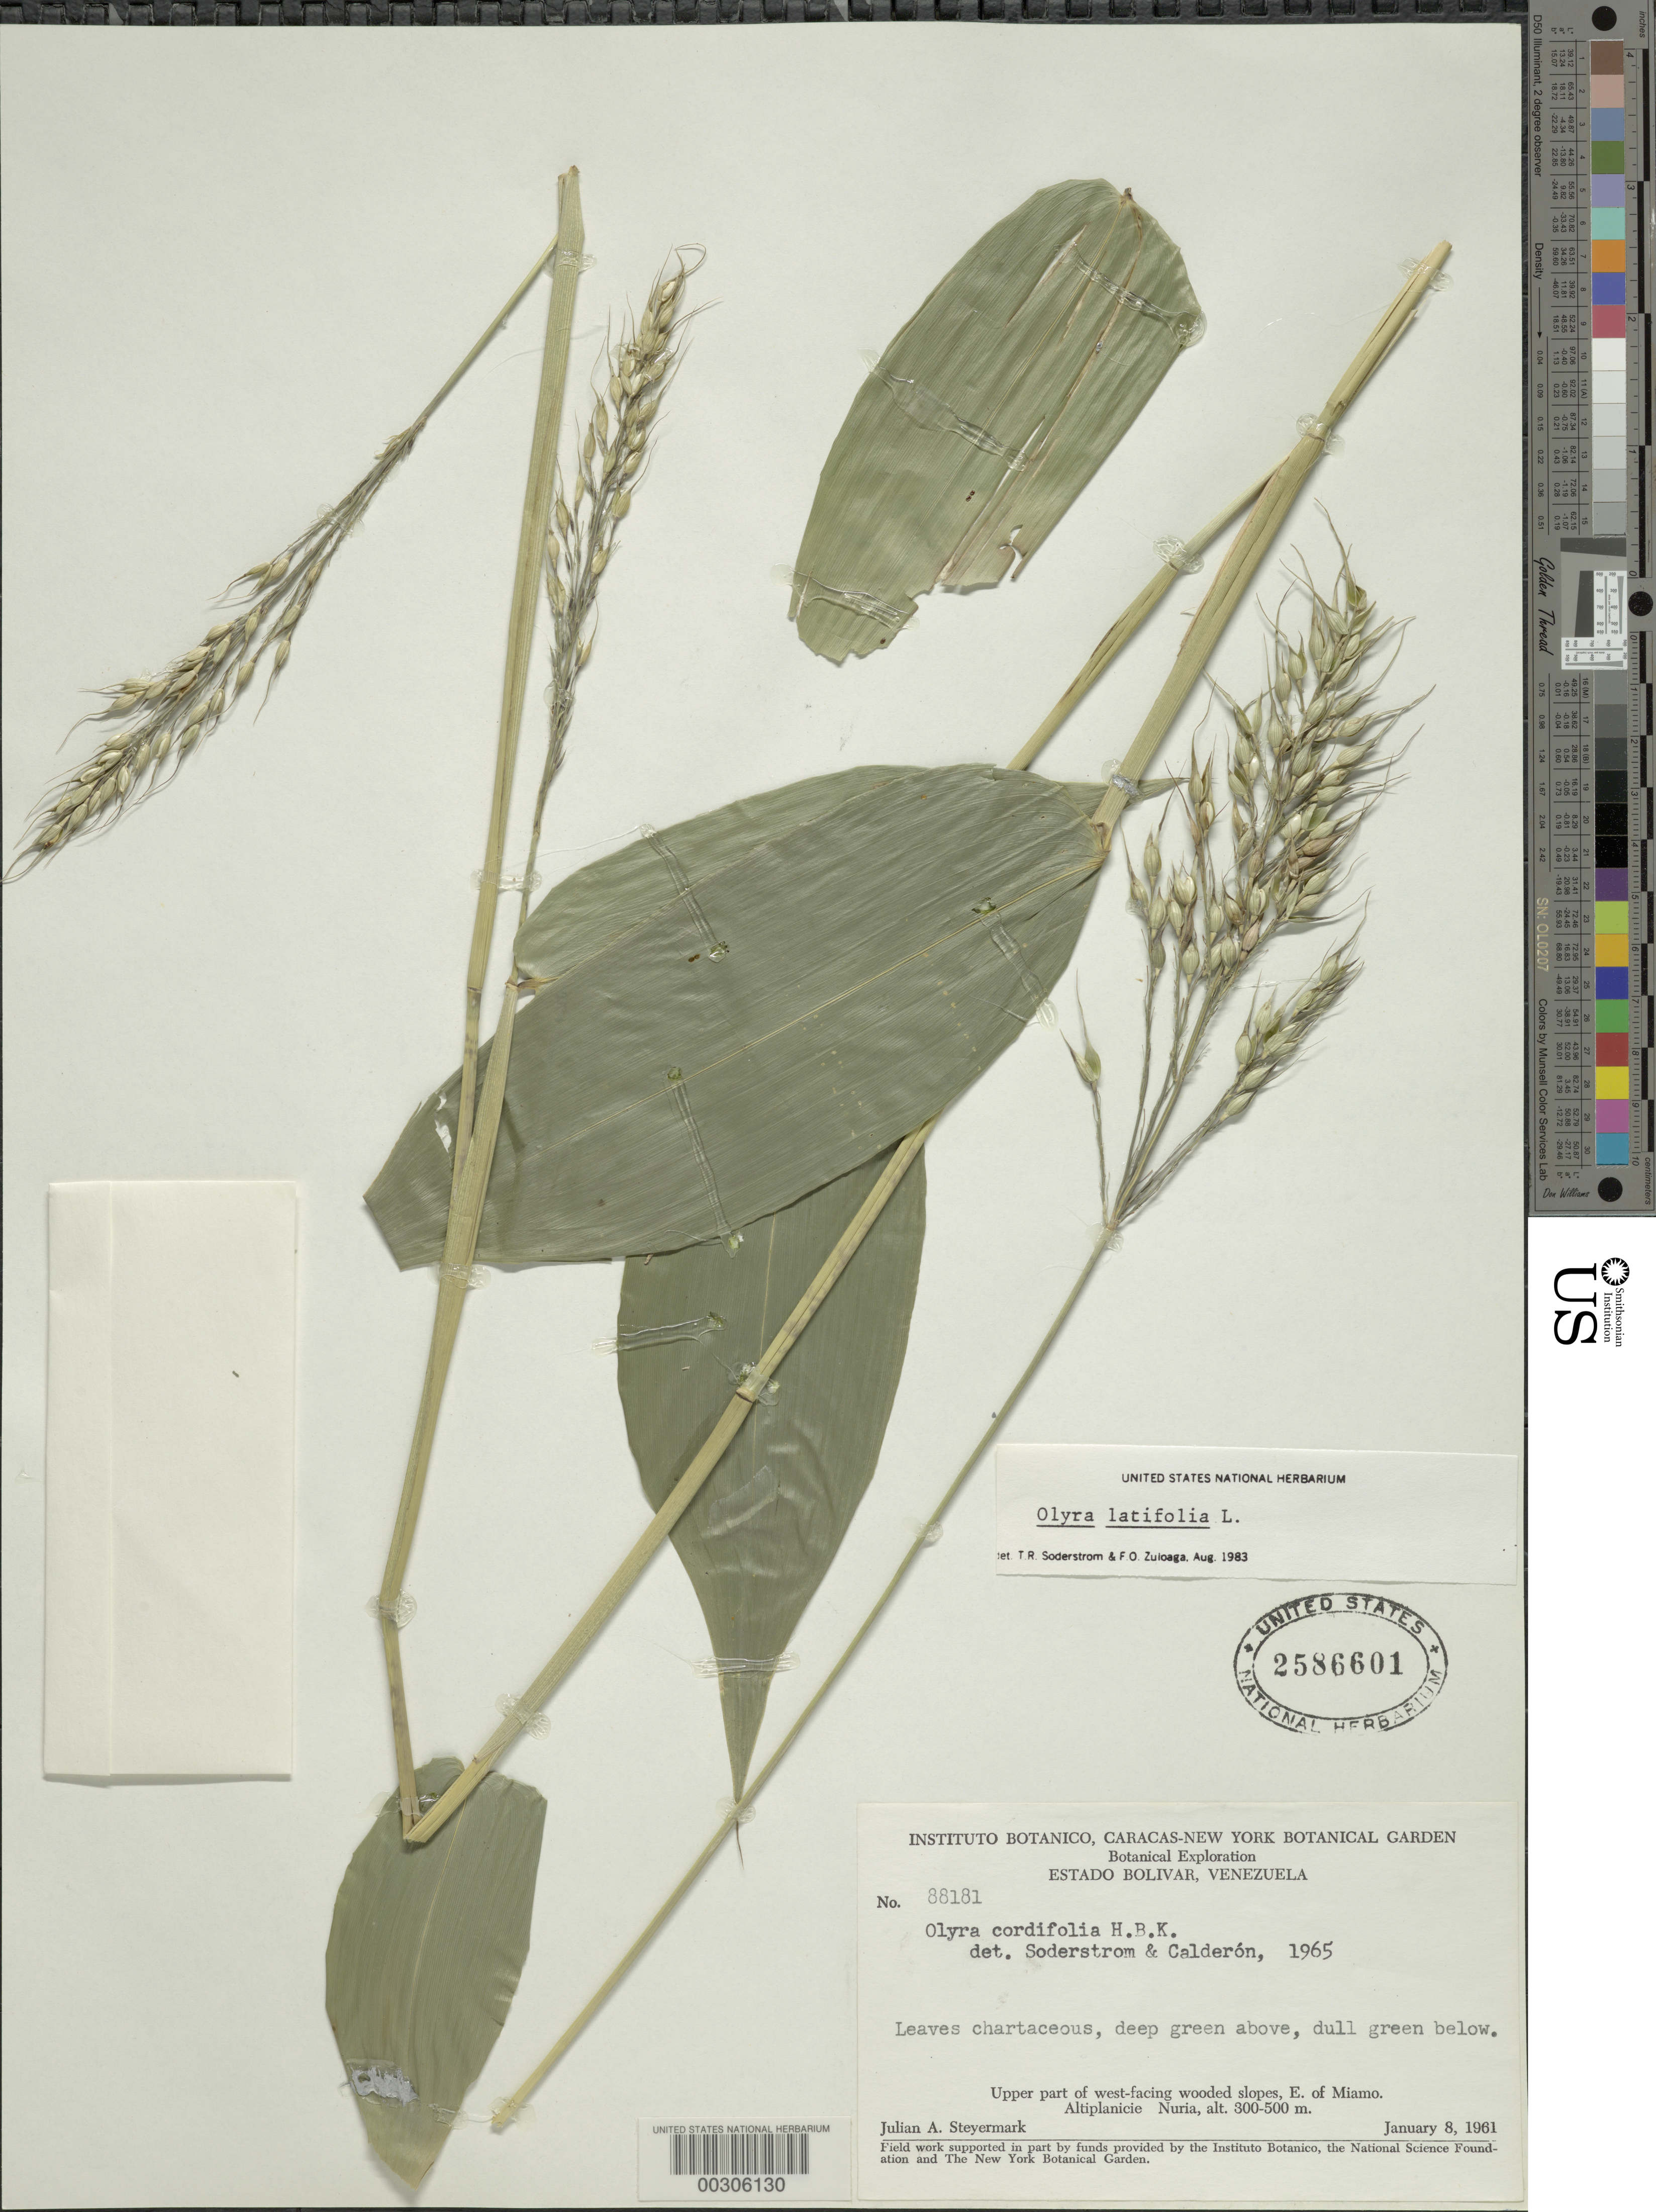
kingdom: Plantae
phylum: Tracheophyta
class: Liliopsida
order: Poales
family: Poaceae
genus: Olyra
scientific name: Olyra latifolia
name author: L.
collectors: J. Steyermark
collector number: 88181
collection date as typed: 08 Jan 1961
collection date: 1961-01-08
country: Venezuela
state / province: Bolivar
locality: Miamo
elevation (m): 300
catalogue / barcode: US 2586601